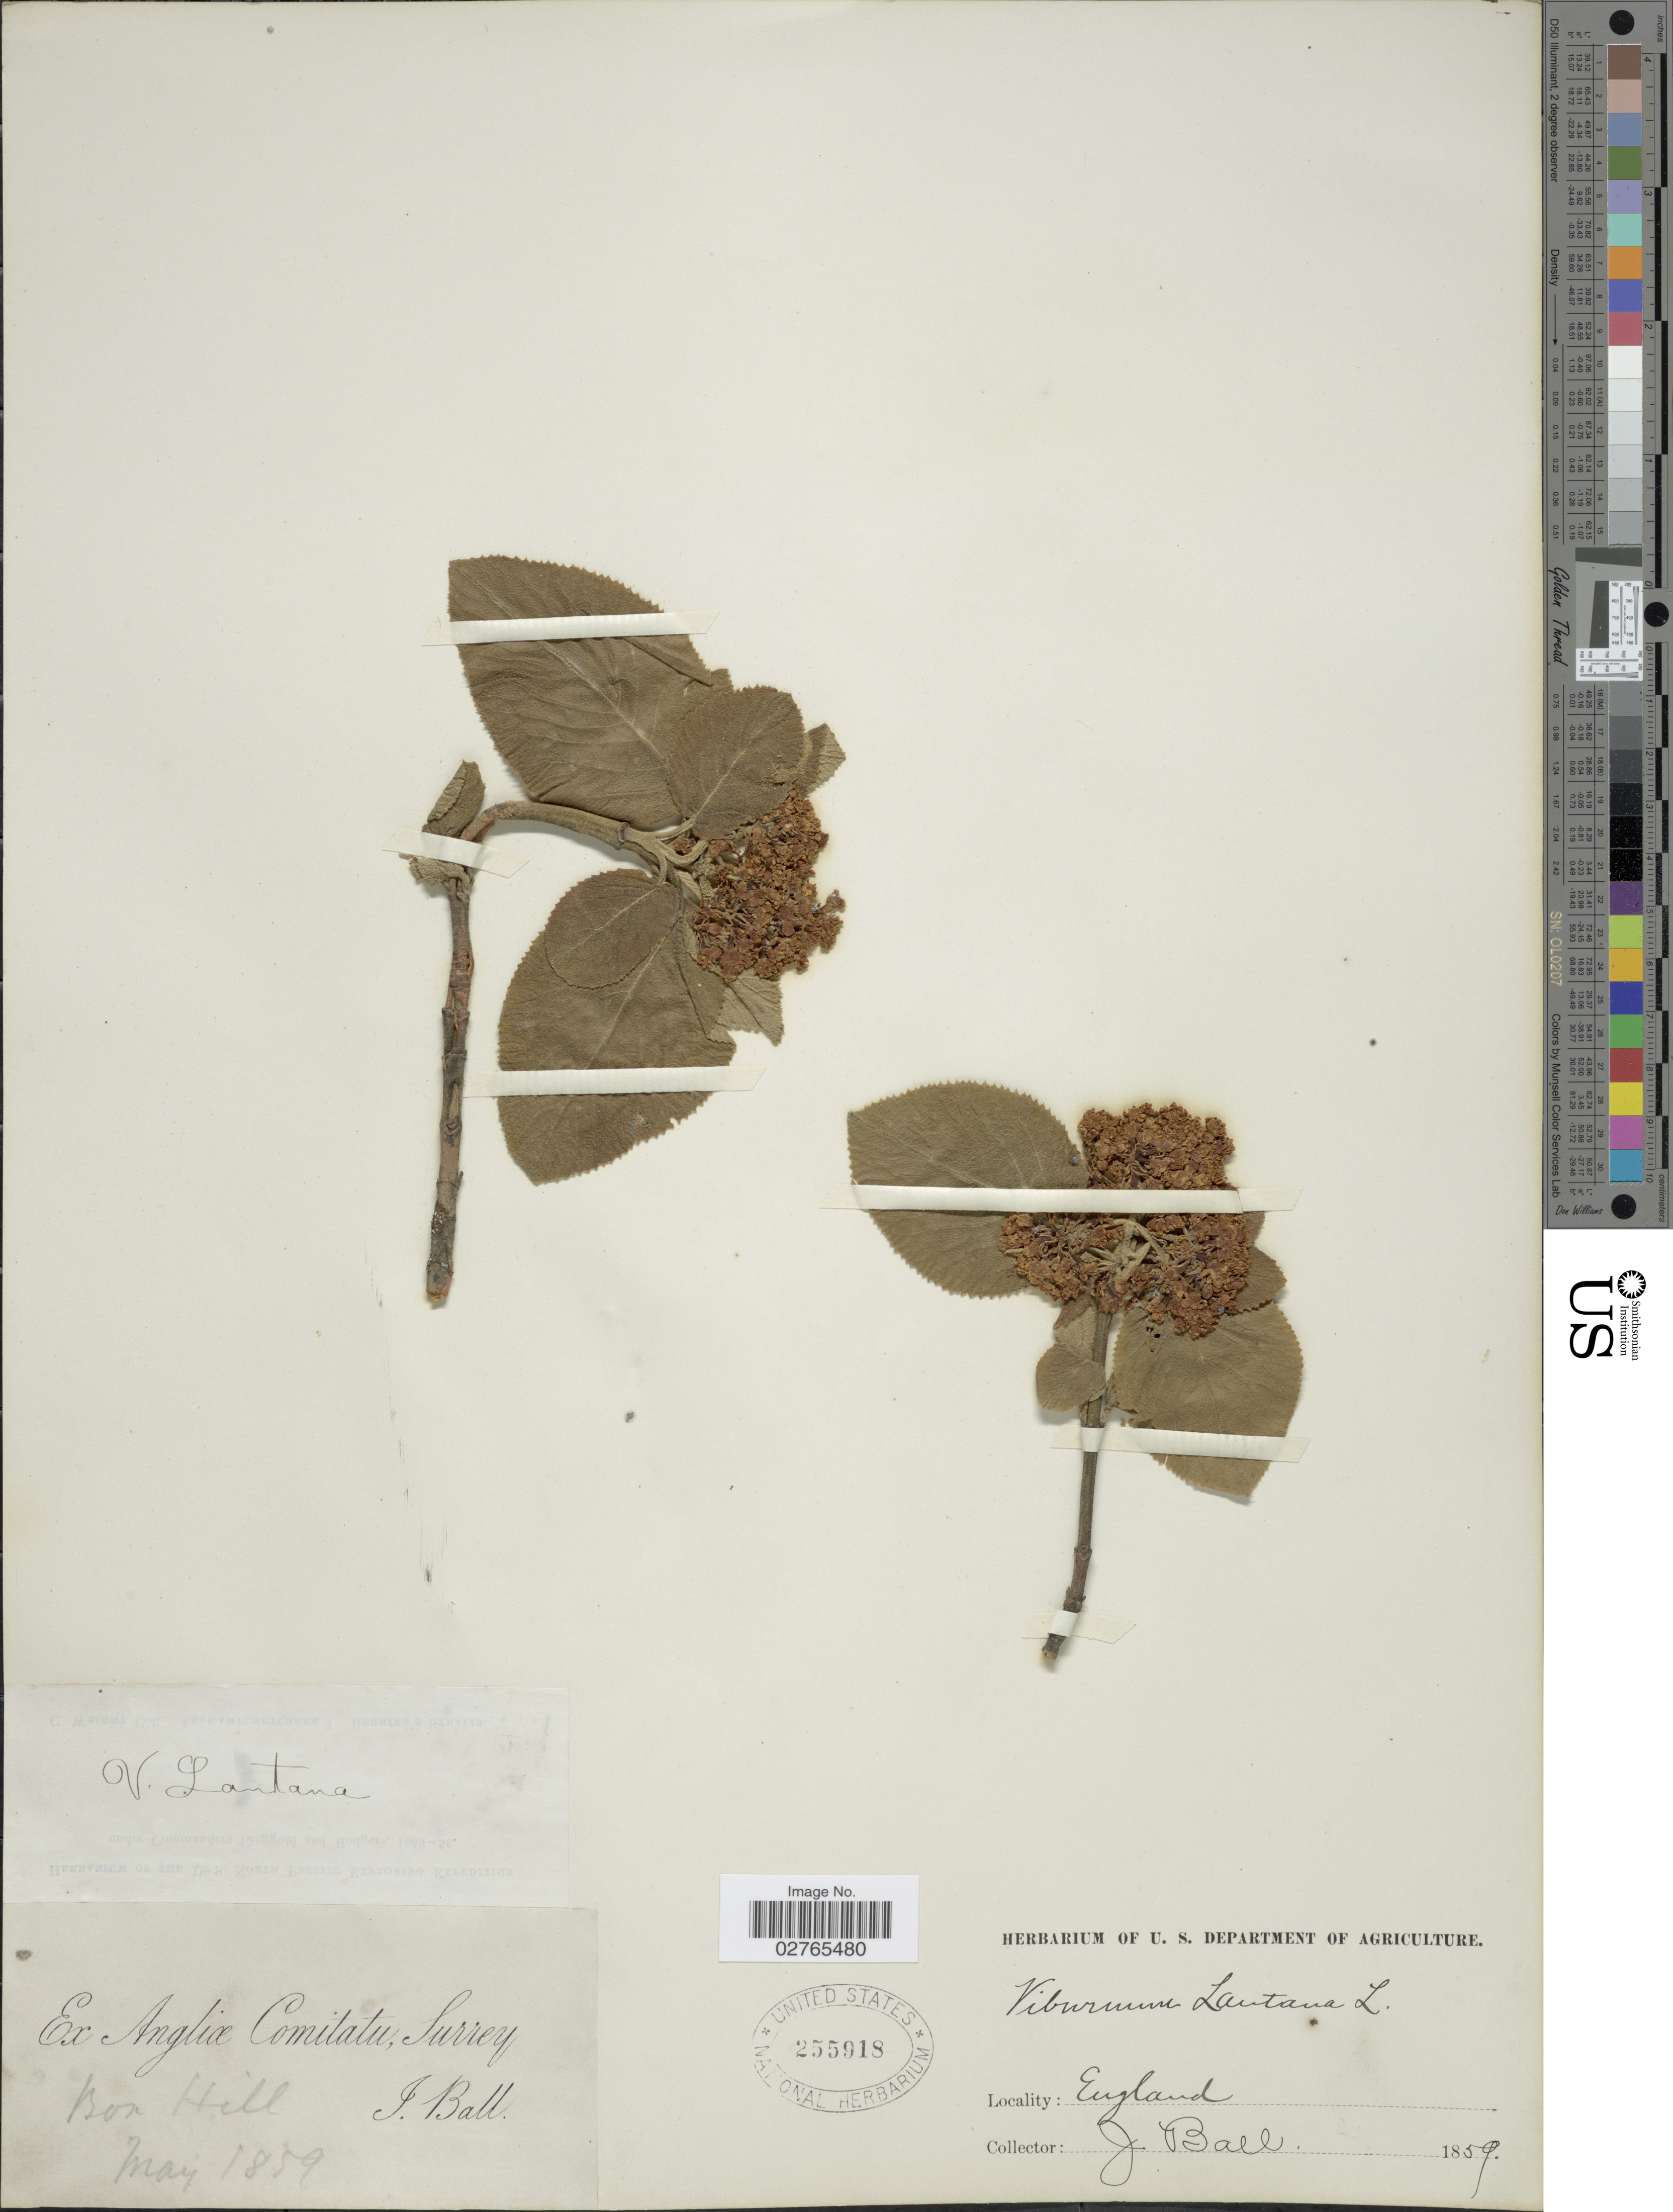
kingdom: Plantae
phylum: Tracheophyta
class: Magnoliopsida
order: Dipsacales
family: Viburnaceae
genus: Viburnum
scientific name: Viburnum lantana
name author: L.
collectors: J. Ball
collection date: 1859-05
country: United Kingdom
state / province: England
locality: Bon Hill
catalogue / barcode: US 255918